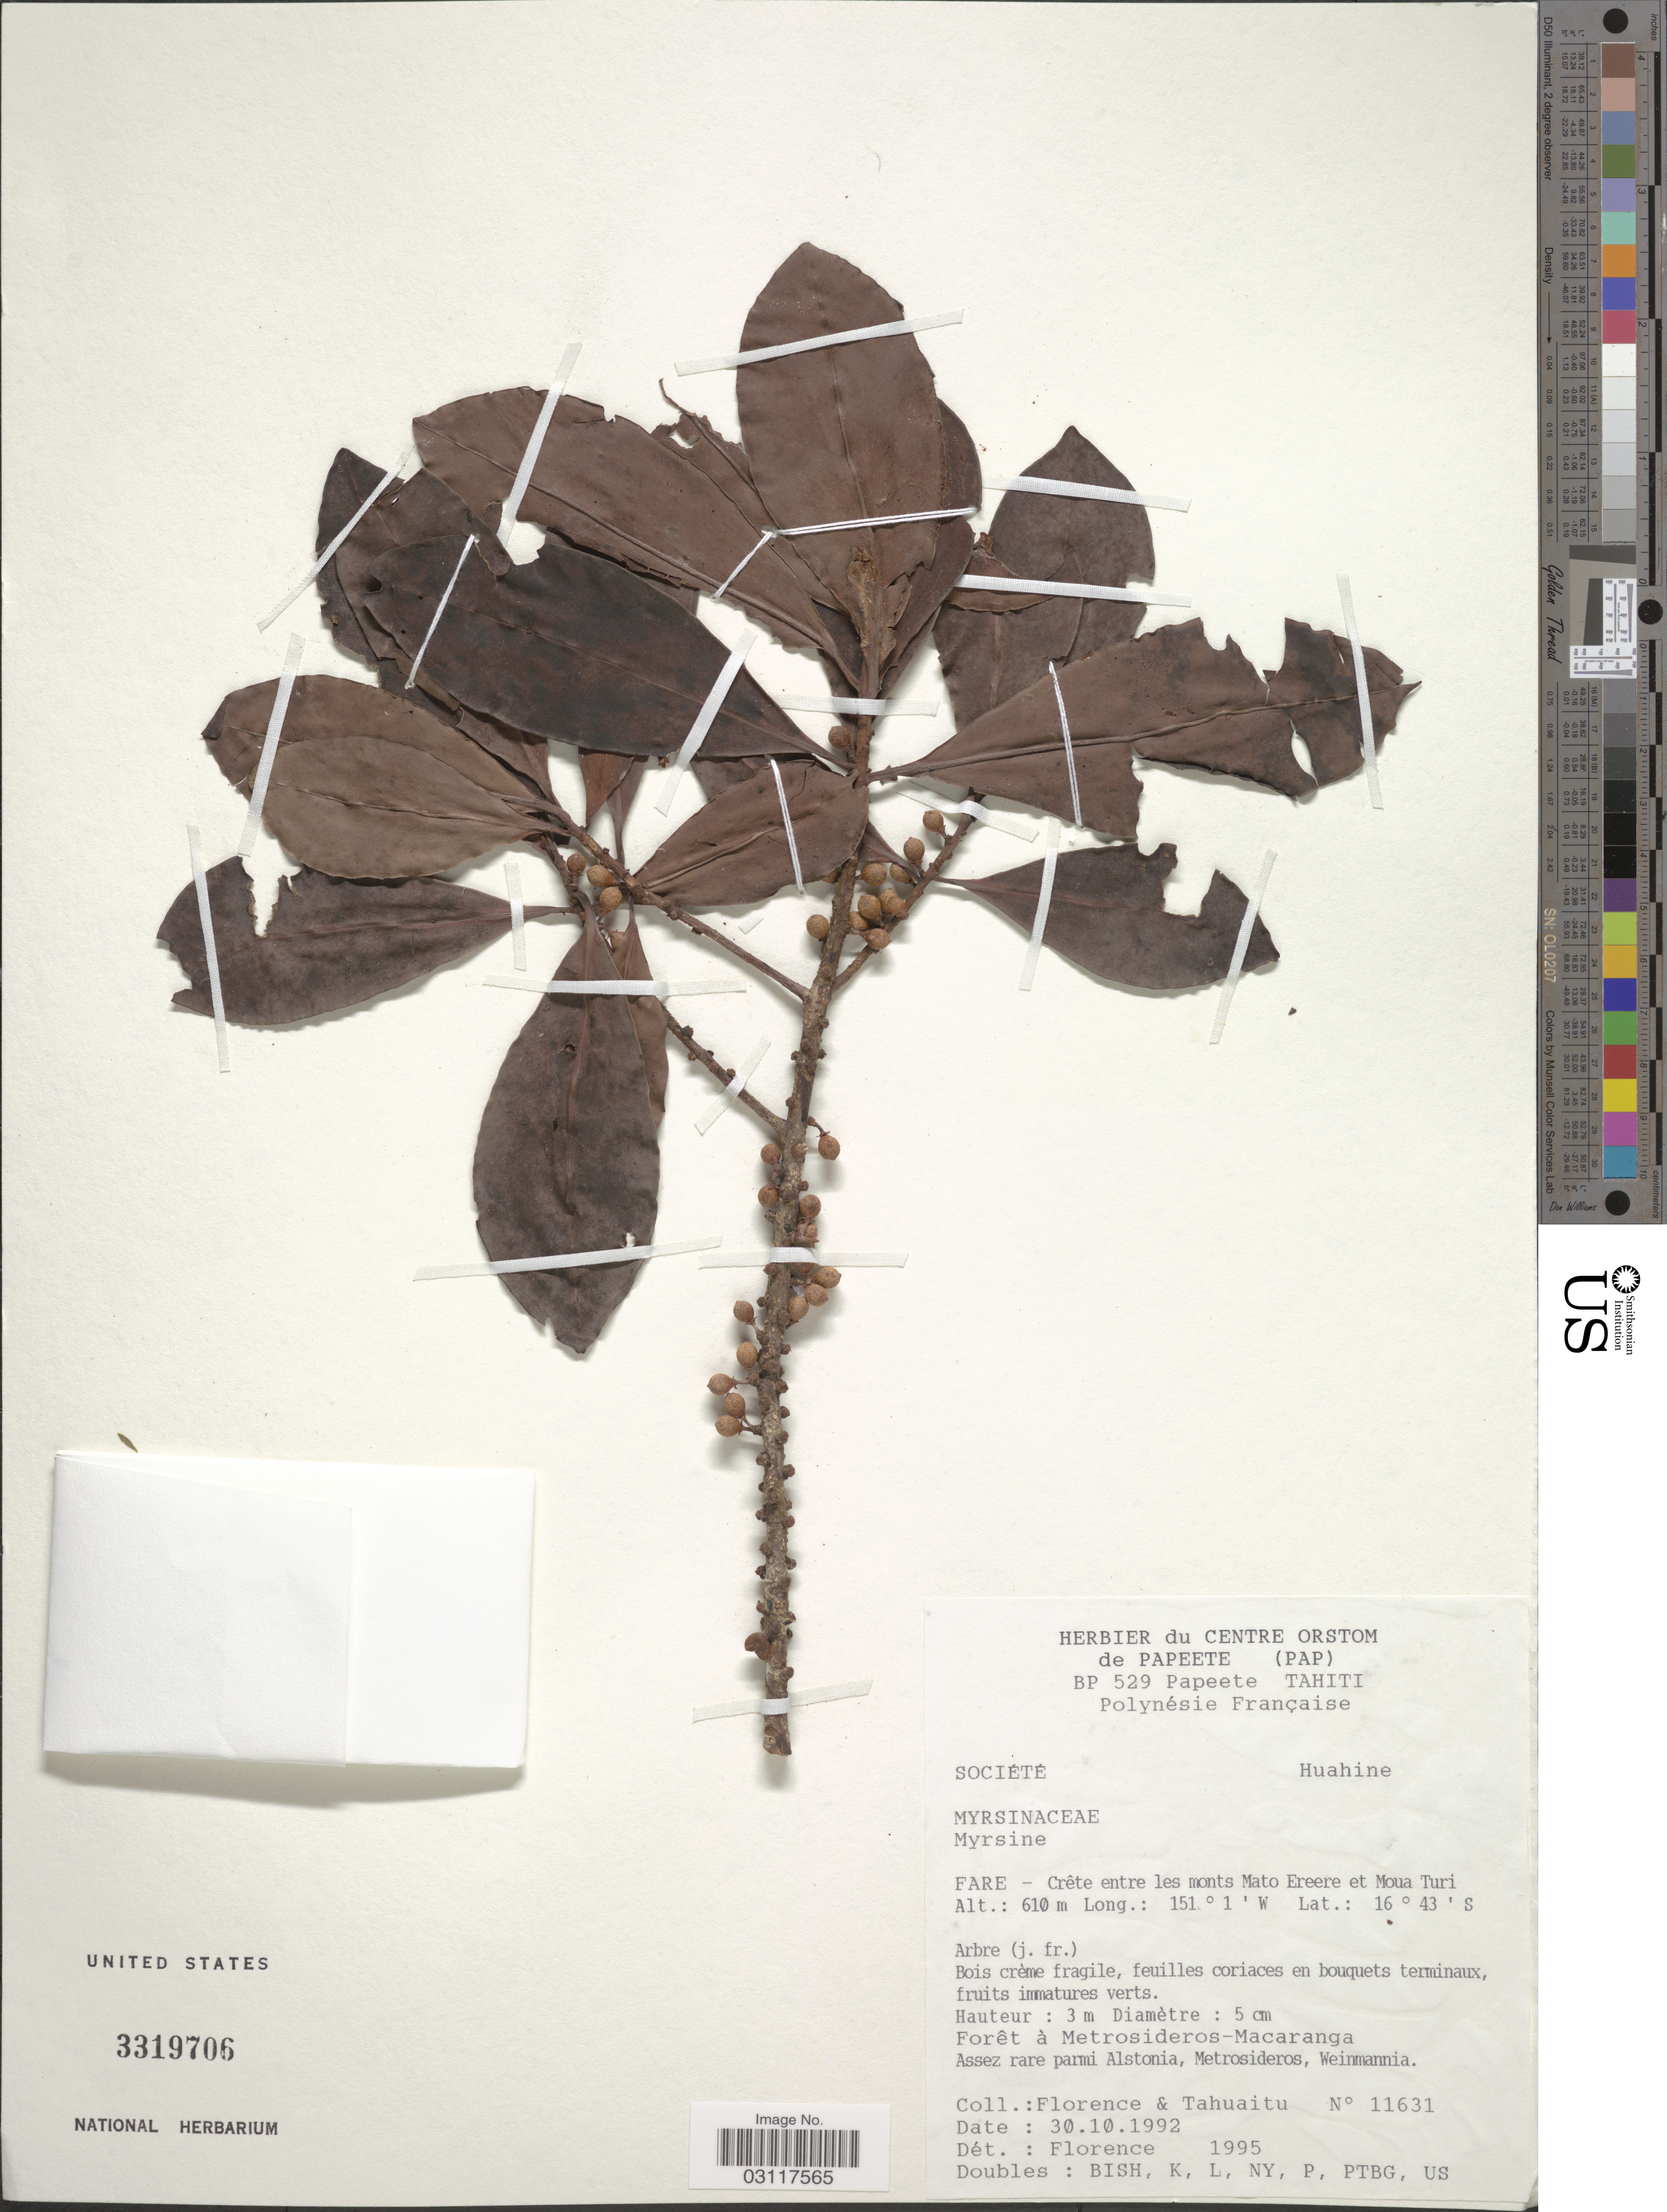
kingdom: Plantae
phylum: Tracheophyta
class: Magnoliopsida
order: Ericales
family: Primulaceae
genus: Myrsine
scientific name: Myrsine sp.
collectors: -. Florence & -. Tahuaitu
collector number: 11631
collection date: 1992-10-30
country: French Polynesia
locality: Société, Huahine. Fare - Crête entre les monts Mato Ereere et Moua Turi.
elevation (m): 610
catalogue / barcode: US 3319706